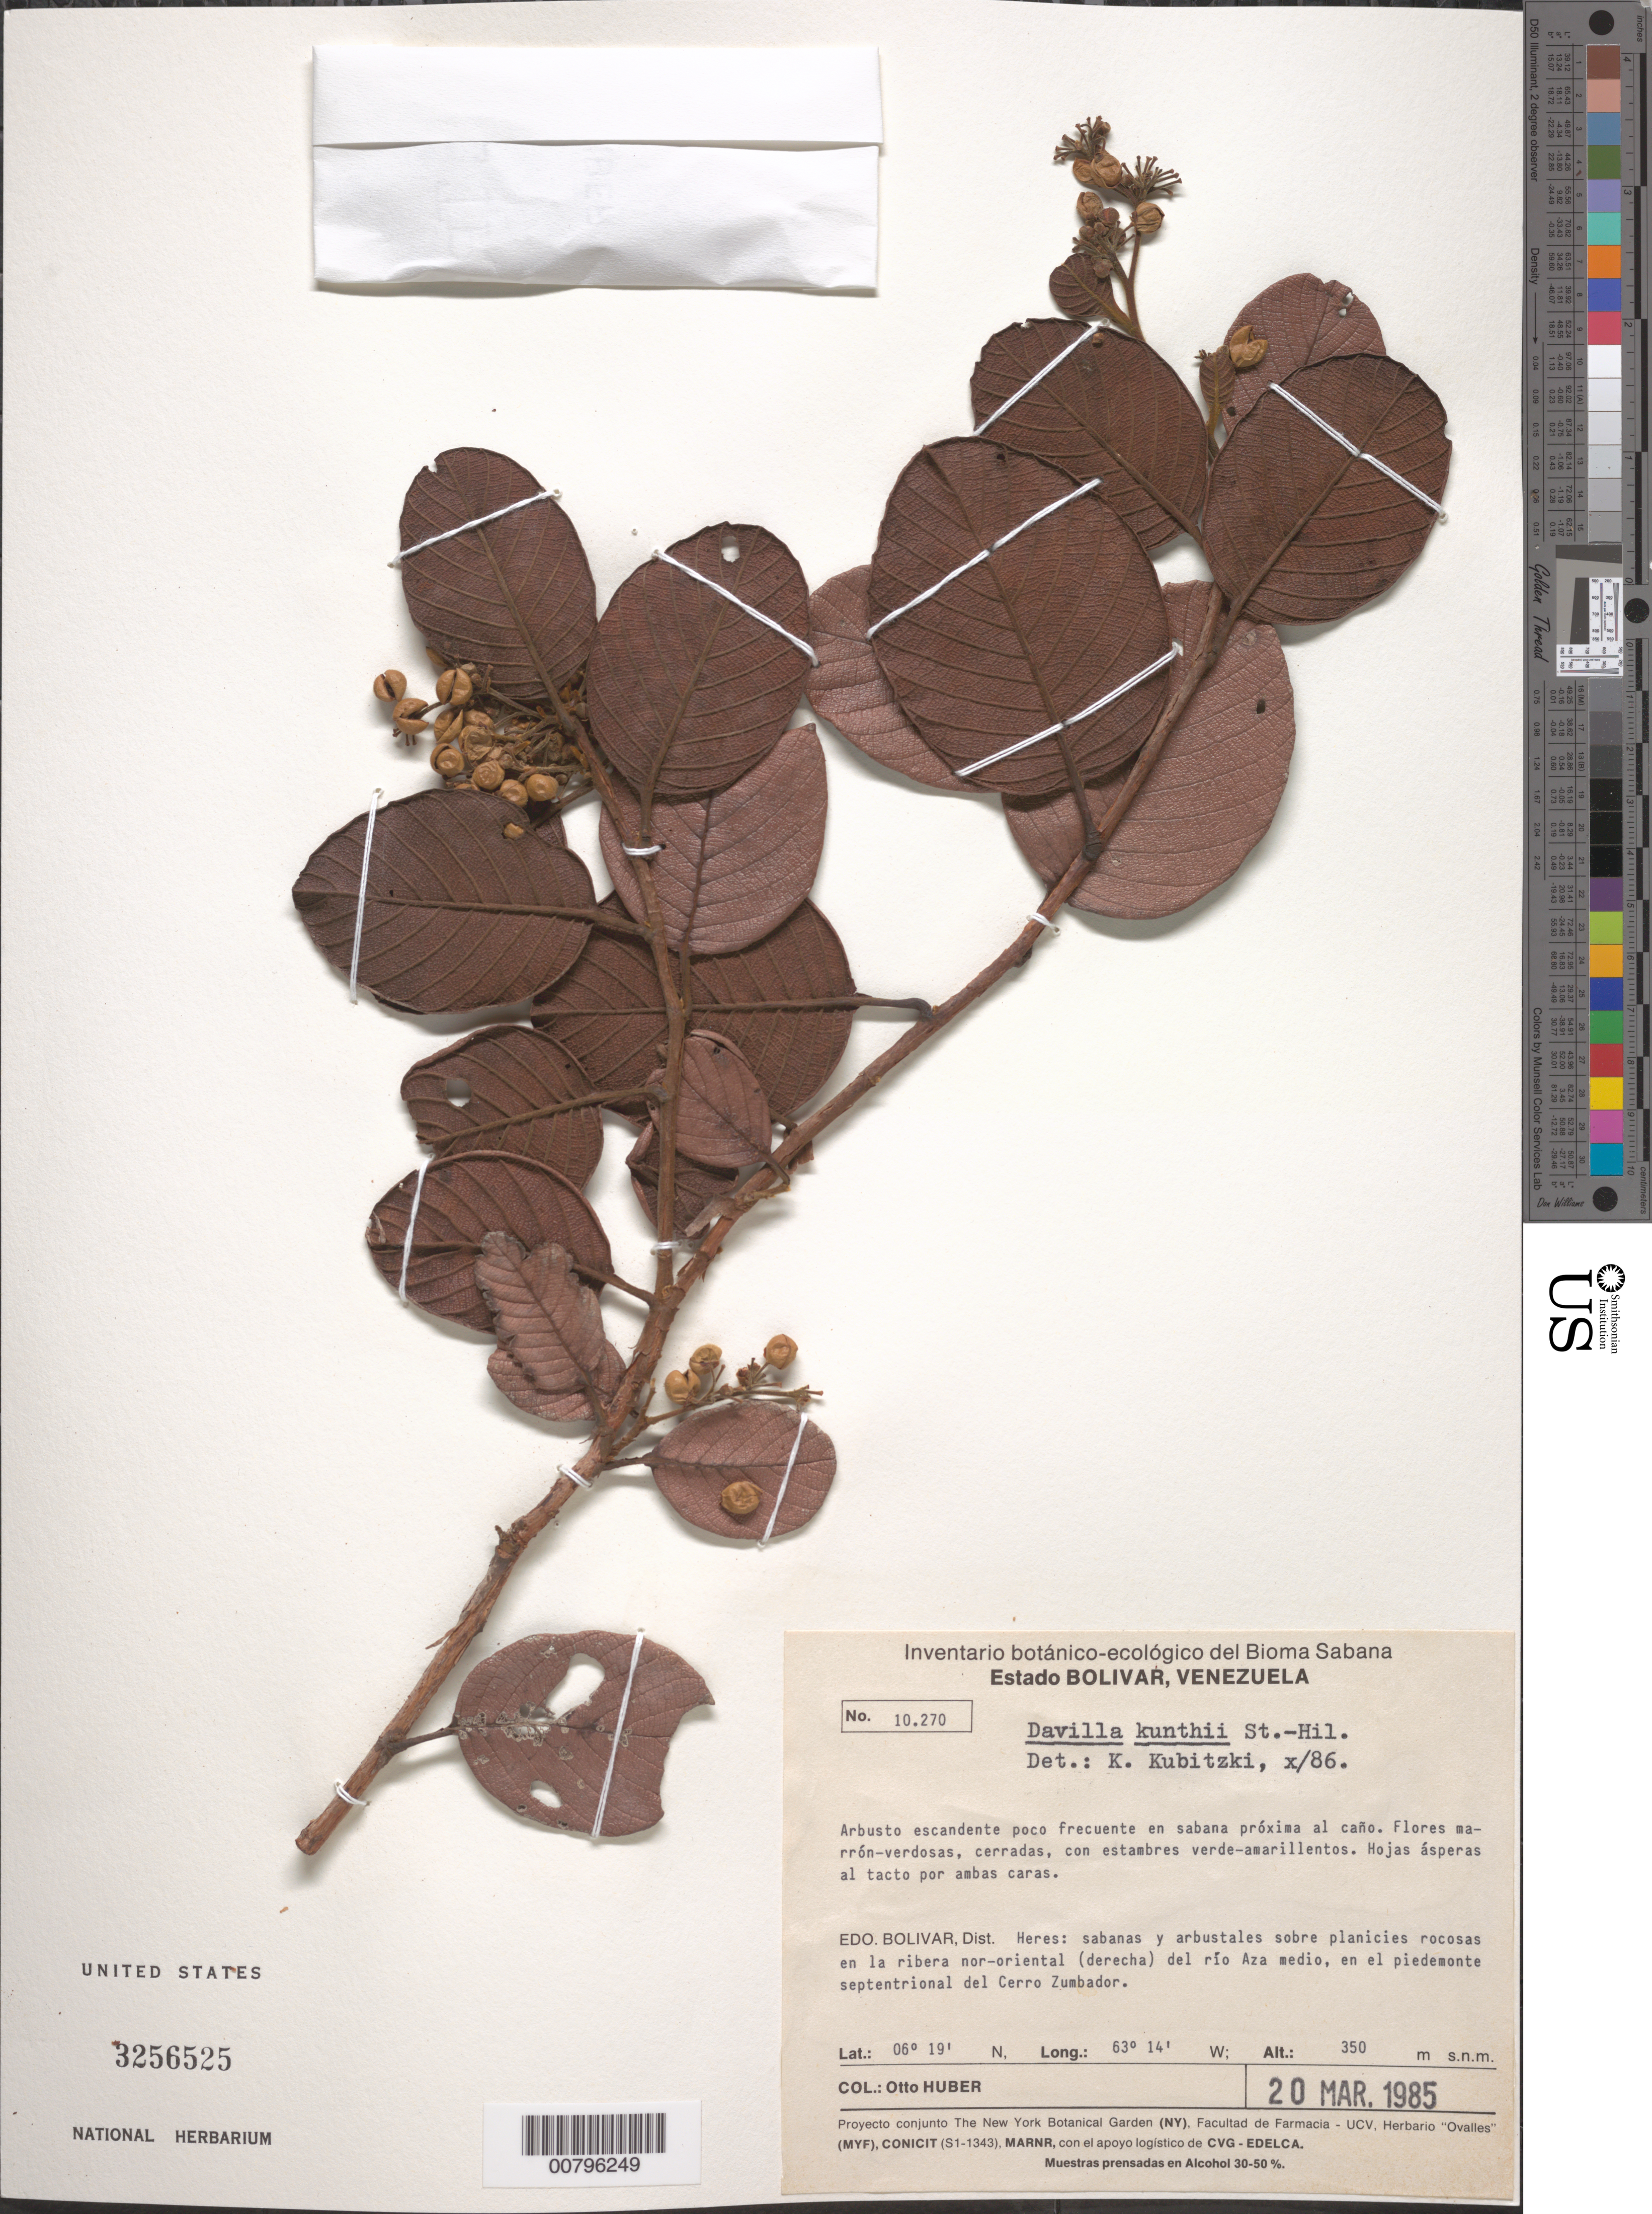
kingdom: Plantae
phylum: Tracheophyta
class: Magnoliopsida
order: Dilleniales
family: Dilleniaceae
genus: Davilla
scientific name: Davilla kunthii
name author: A. St.-Hil.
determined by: Kubitzki, Klaus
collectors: O. Huber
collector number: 10270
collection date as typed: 20-Mar-85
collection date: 1985-03-20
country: Venezuela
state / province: Bolívar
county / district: Heres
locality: Río Aza medio, nor-oriental (derecha), en el piedemonte septentríonal del Cerro Zumbador.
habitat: Sabana proxima al cano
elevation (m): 350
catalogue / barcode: US 3256525